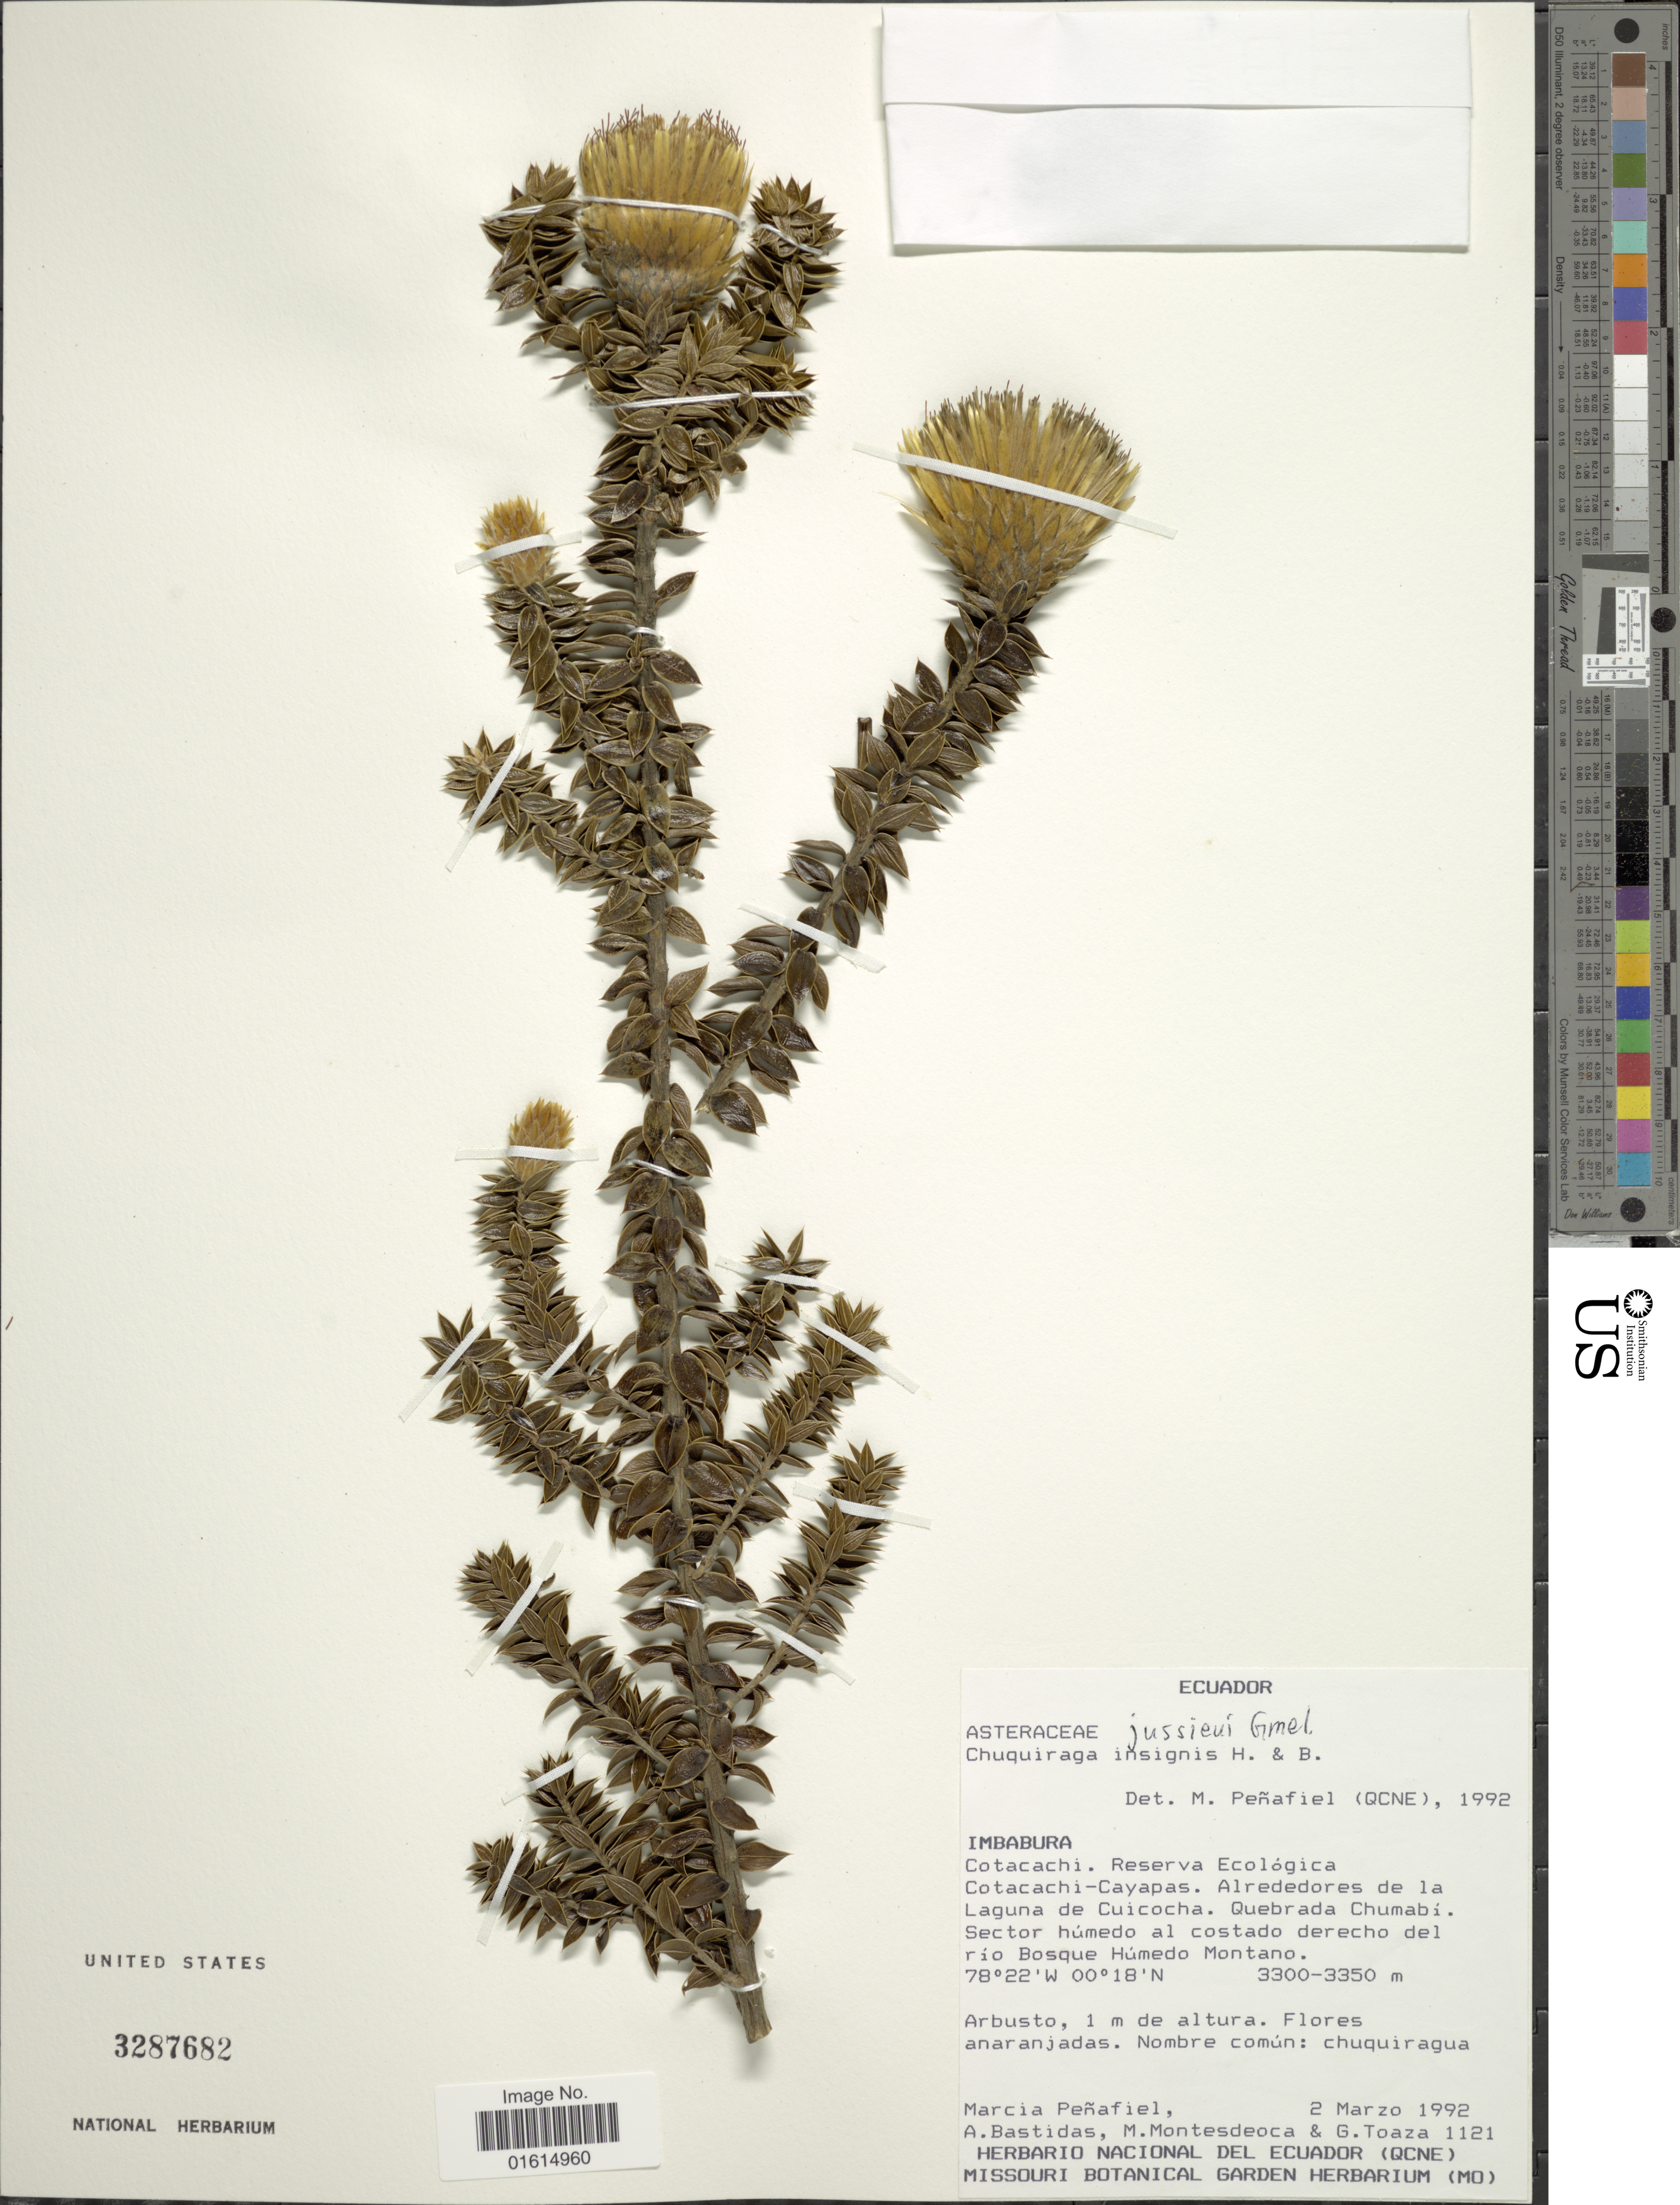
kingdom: Plantae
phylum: Tracheophyta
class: Magnoliopsida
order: Asterales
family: Asteraceae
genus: Chuquiraga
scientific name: Chuquiraga jussieui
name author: J.F. Gmel.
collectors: M. Penafiel, A. Bastidas, M. Montesdeoca & G. Toaza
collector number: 1121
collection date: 1992-03-02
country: Ecuador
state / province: Imbabura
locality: Cotacachi, Reserva Ecologica Cotacachi-Cayapas, alrededores de la Laguna de Cuicocha, Quebrada Chumabi, Sector humedo al costado derechoo del rio Bosque Humedo Montano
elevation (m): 3300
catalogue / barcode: US 3287682